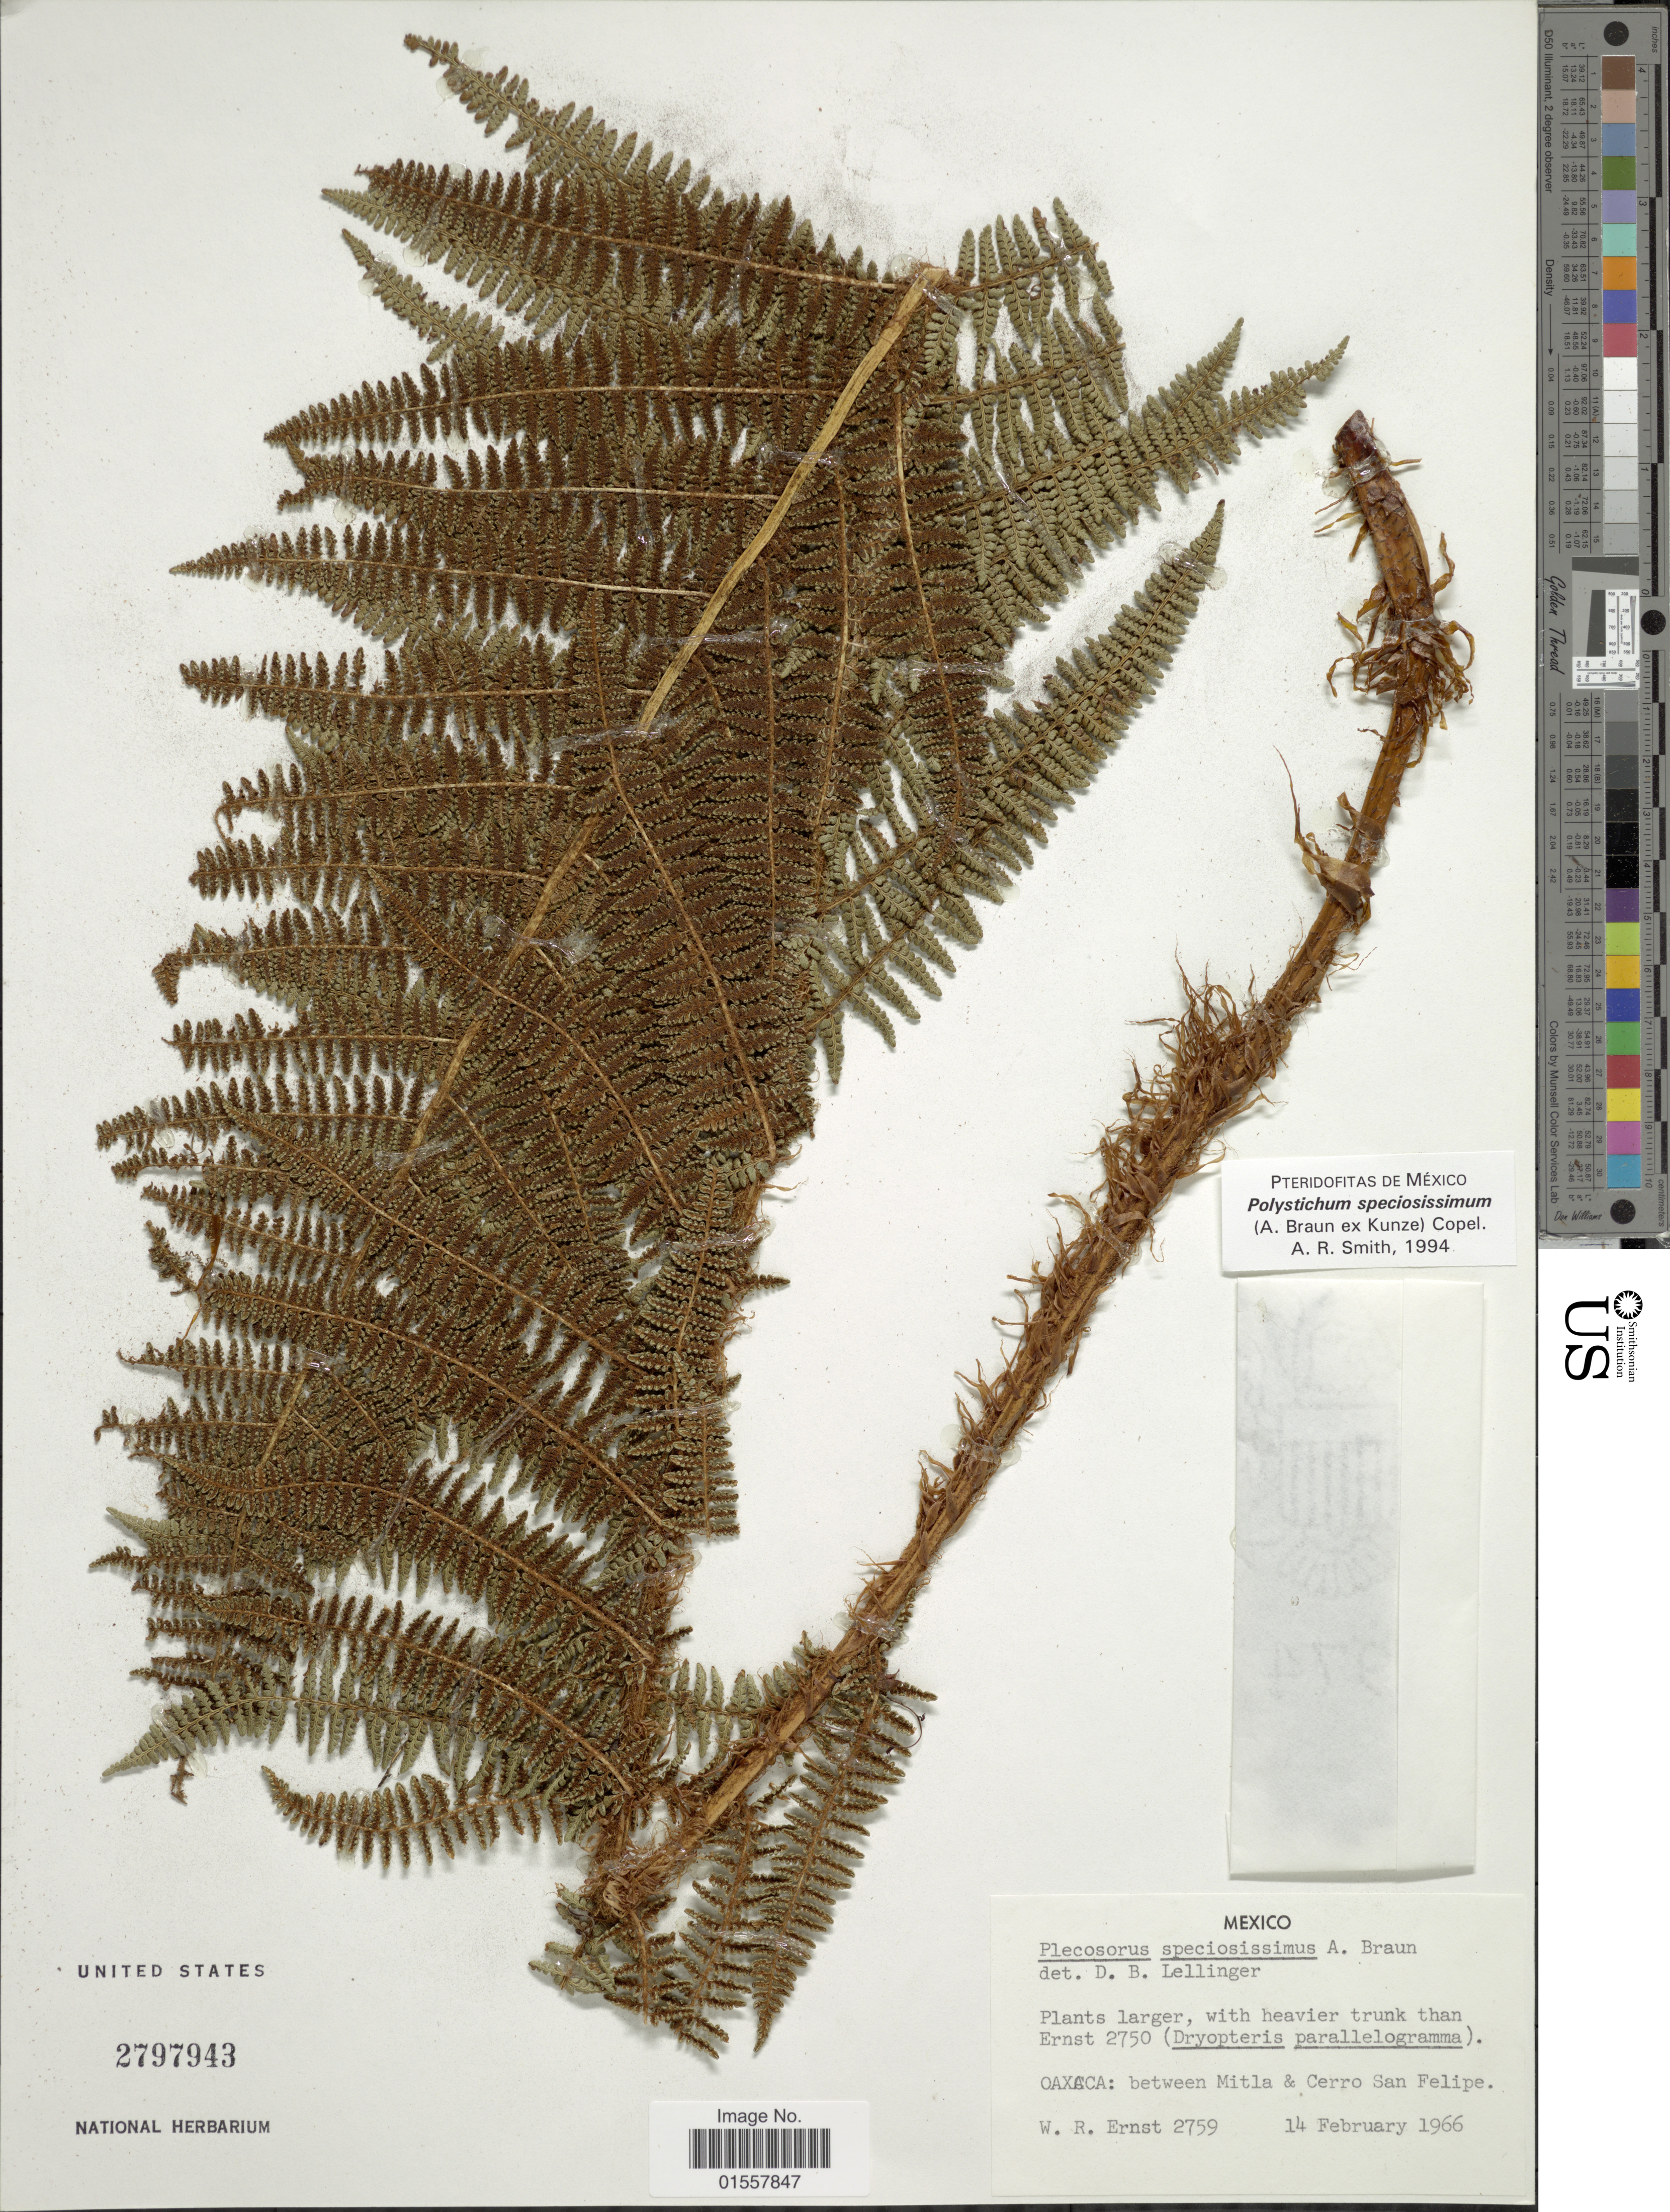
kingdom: Plantae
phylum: Tracheophyta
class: Polypodiopsida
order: Polypodiales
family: Dryopteridaceae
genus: Polystichum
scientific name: Polystichum speciosissimum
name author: (A. Braun ex Kunze) Copel.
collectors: W. R. Ernst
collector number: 2759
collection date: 1966-02-14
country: Mexico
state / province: Oaxaca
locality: Between Mitla & Cerro San Felipe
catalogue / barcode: US 2797943